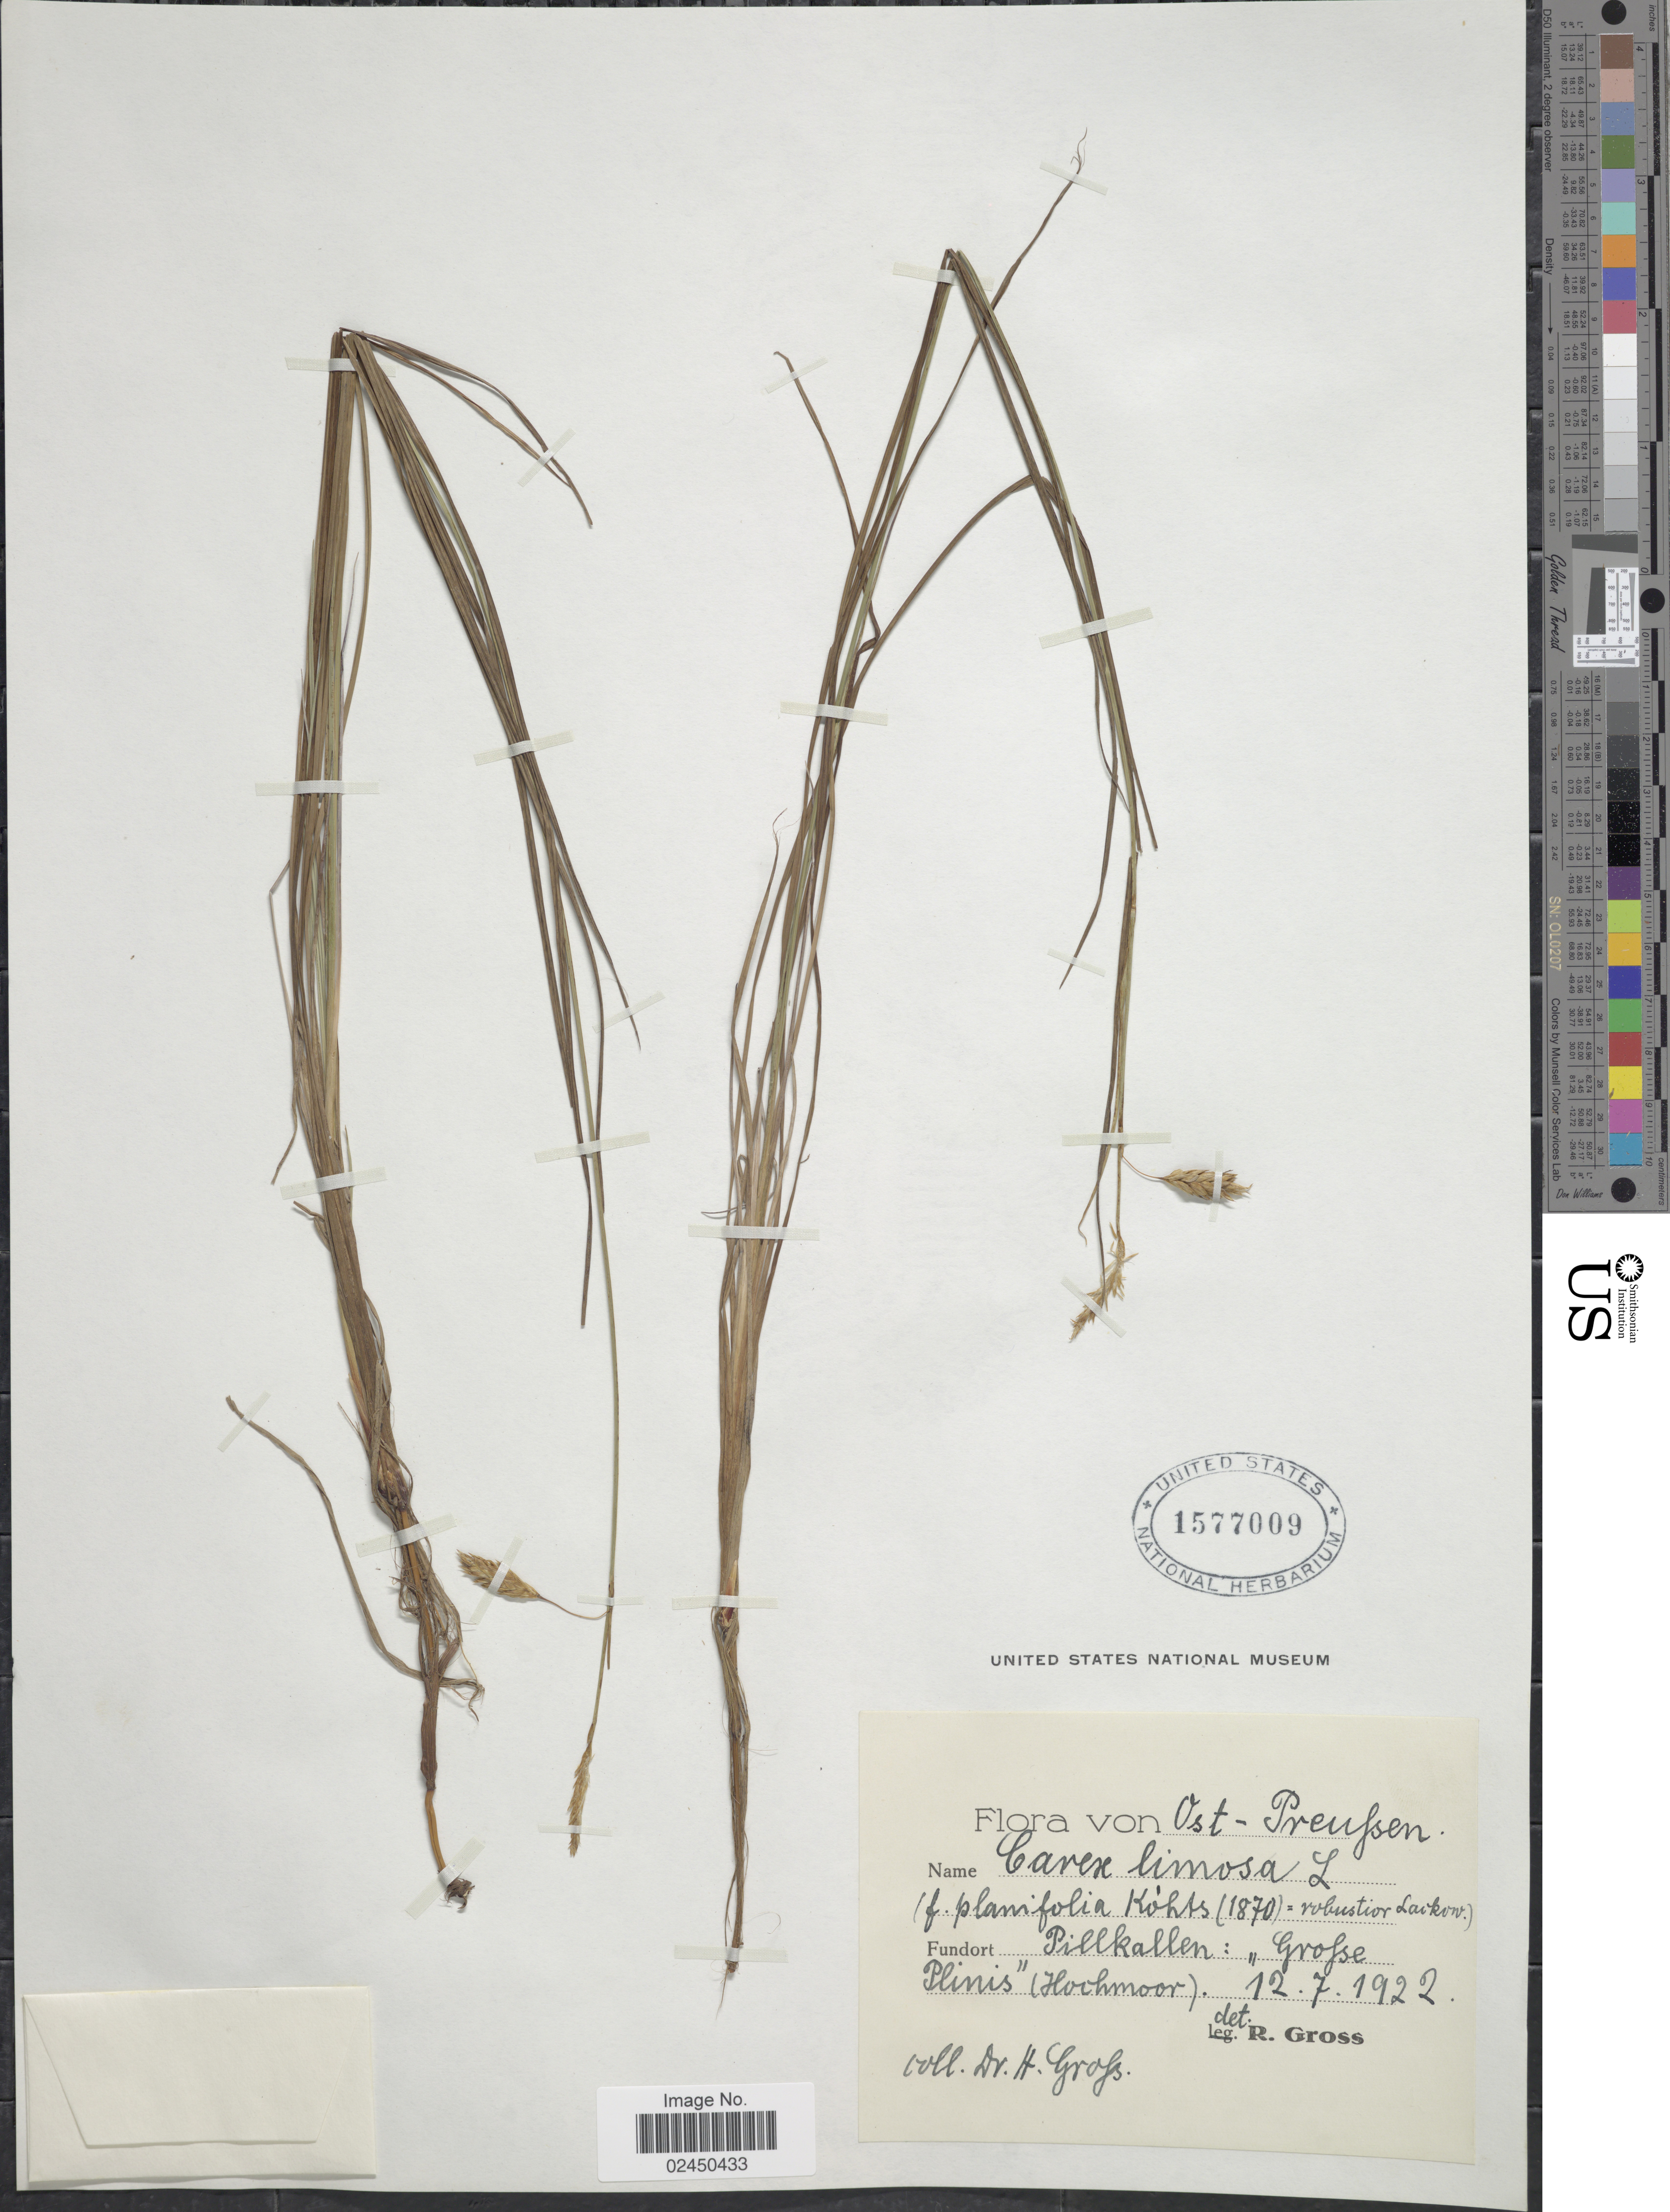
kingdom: Plantae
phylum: Tracheophyta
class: Liliopsida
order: Poales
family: Cyperaceae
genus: Carex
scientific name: Carex limosa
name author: L.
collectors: H. Gross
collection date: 1922-07-12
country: Russian Federation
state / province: Kaliningrad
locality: Ost-Preufsen, Pillkallen, Grofse Plinis (Hochmoor)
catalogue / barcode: US 1577009